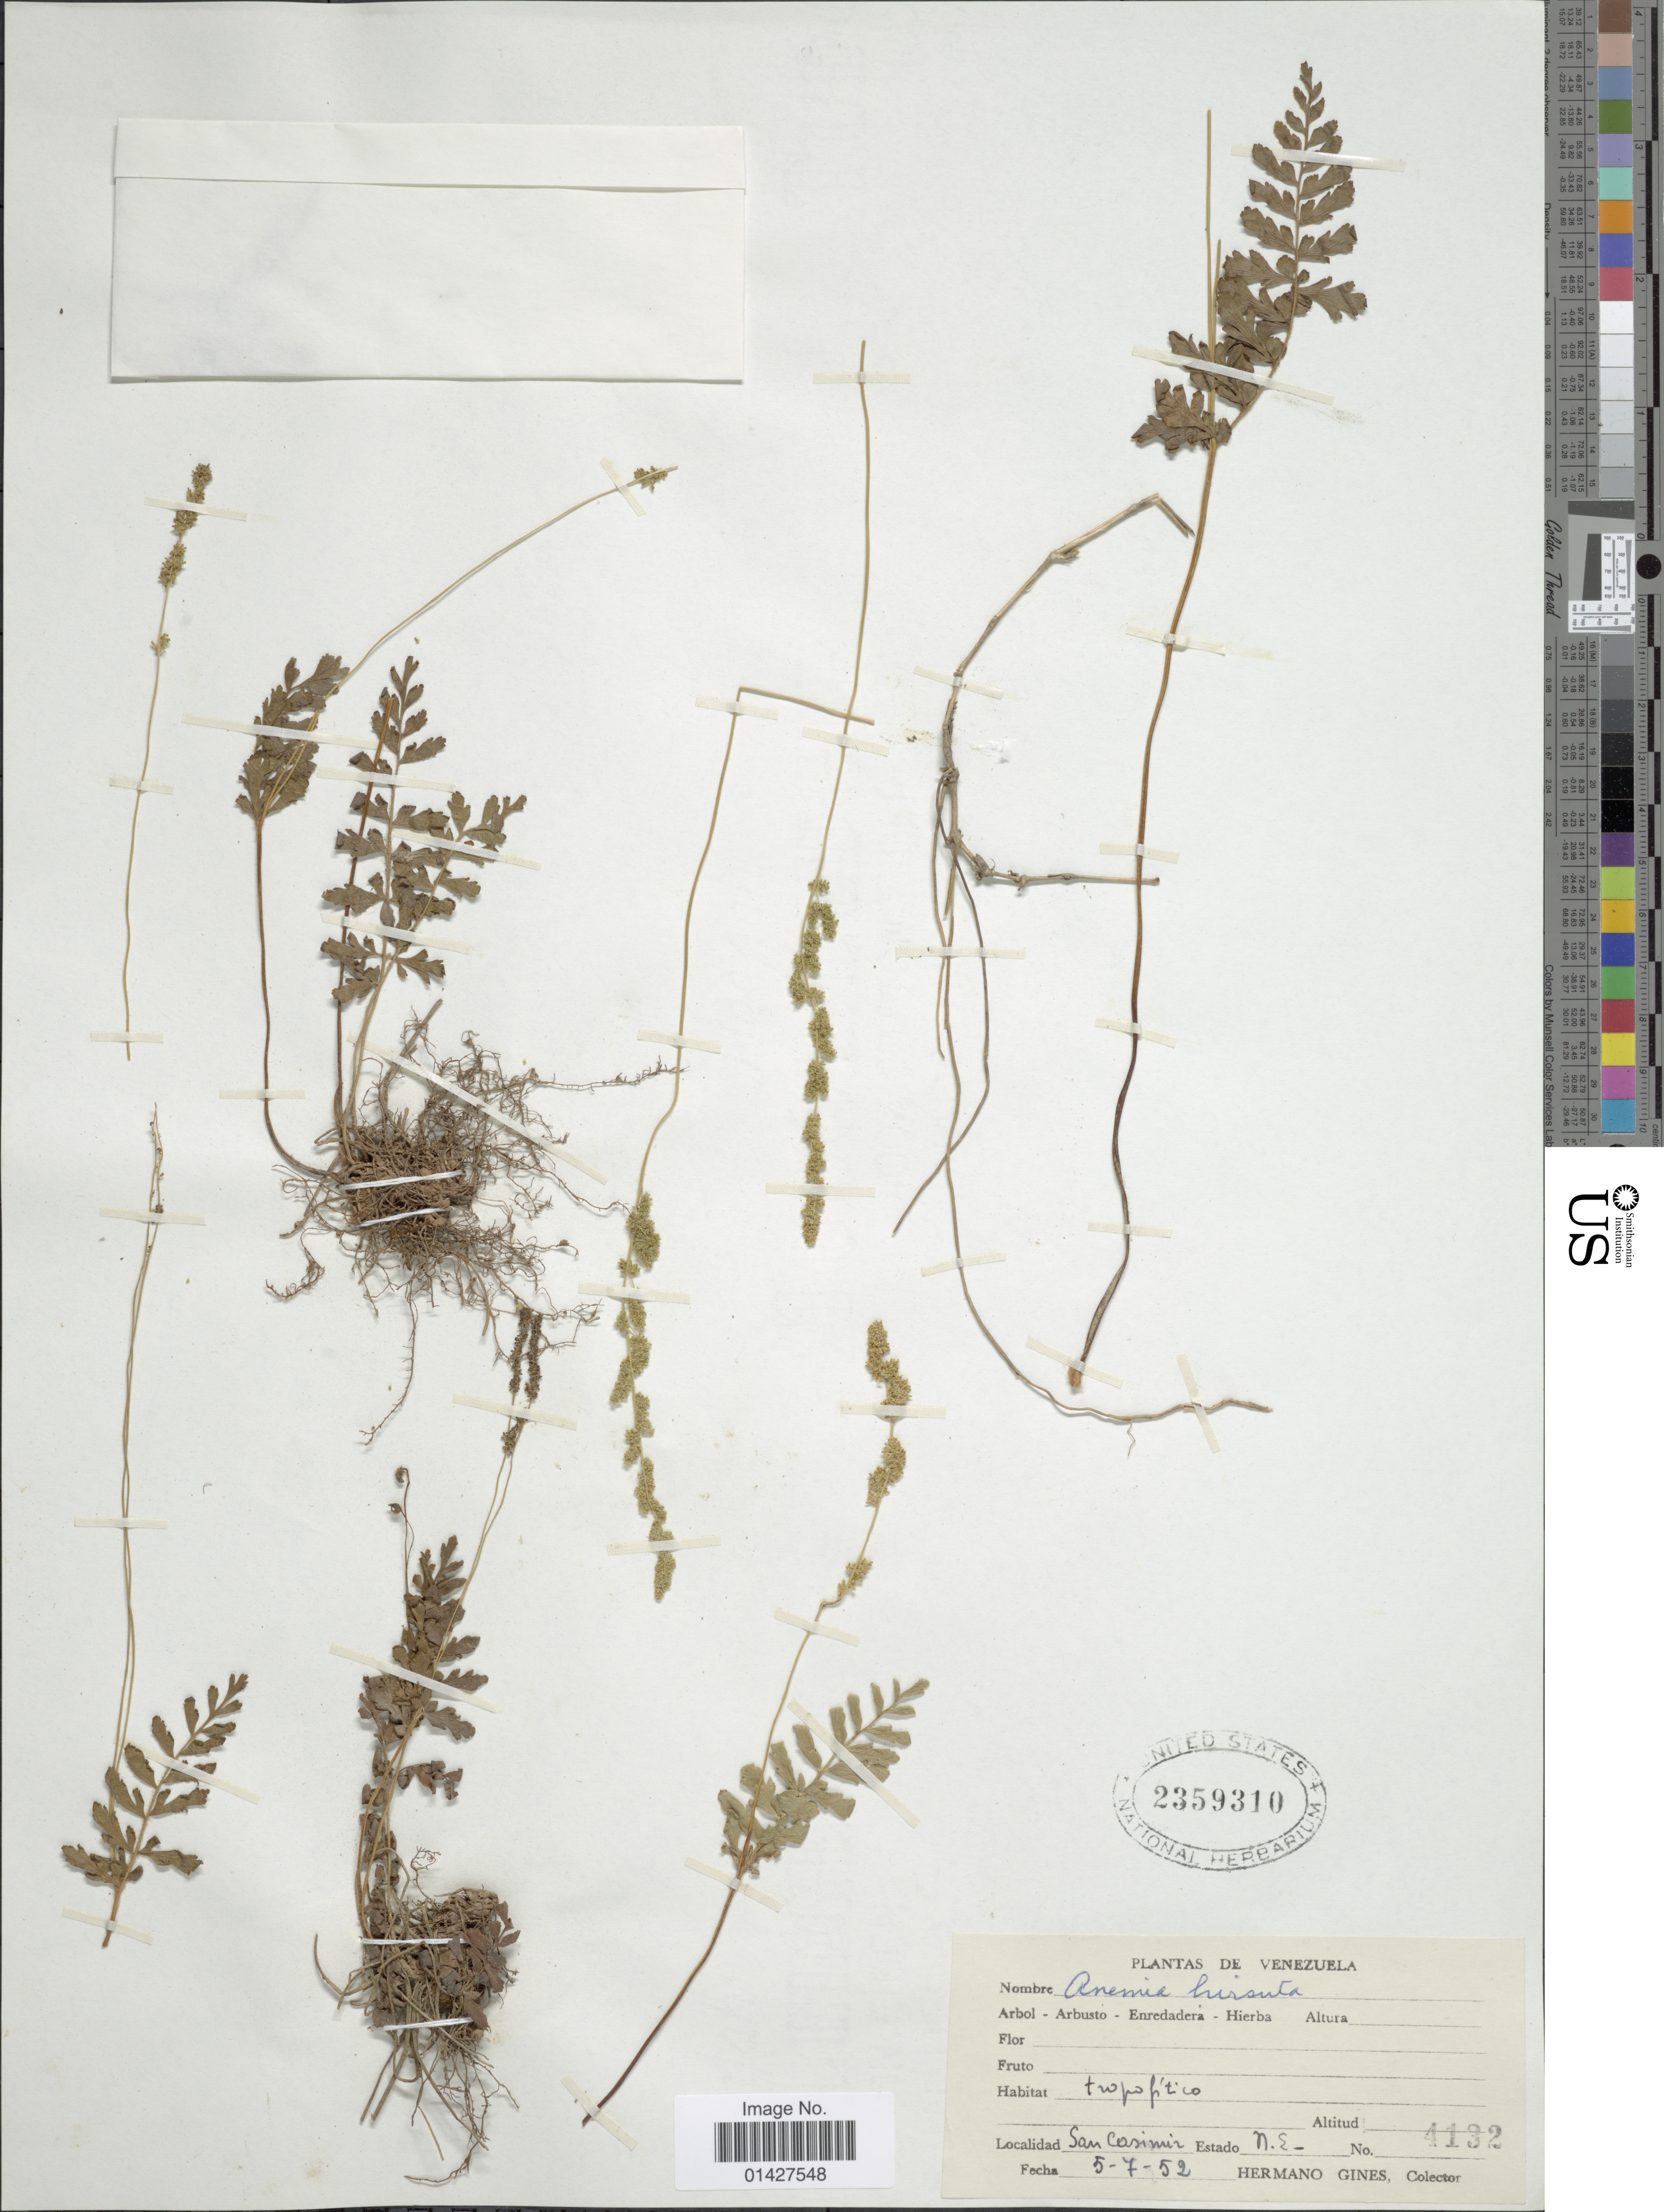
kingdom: Plantae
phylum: Tracheophyta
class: Polypodiopsida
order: Schizaeales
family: Anemiaceae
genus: Anemia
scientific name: Anemia hirsuta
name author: (L.) Sw.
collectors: Bro. Gines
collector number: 4132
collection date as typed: Transcribed d/m/y: 5/7/52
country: Venezuela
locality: Localidad: San Casimir. Estado: N.E.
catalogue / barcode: US 2359310